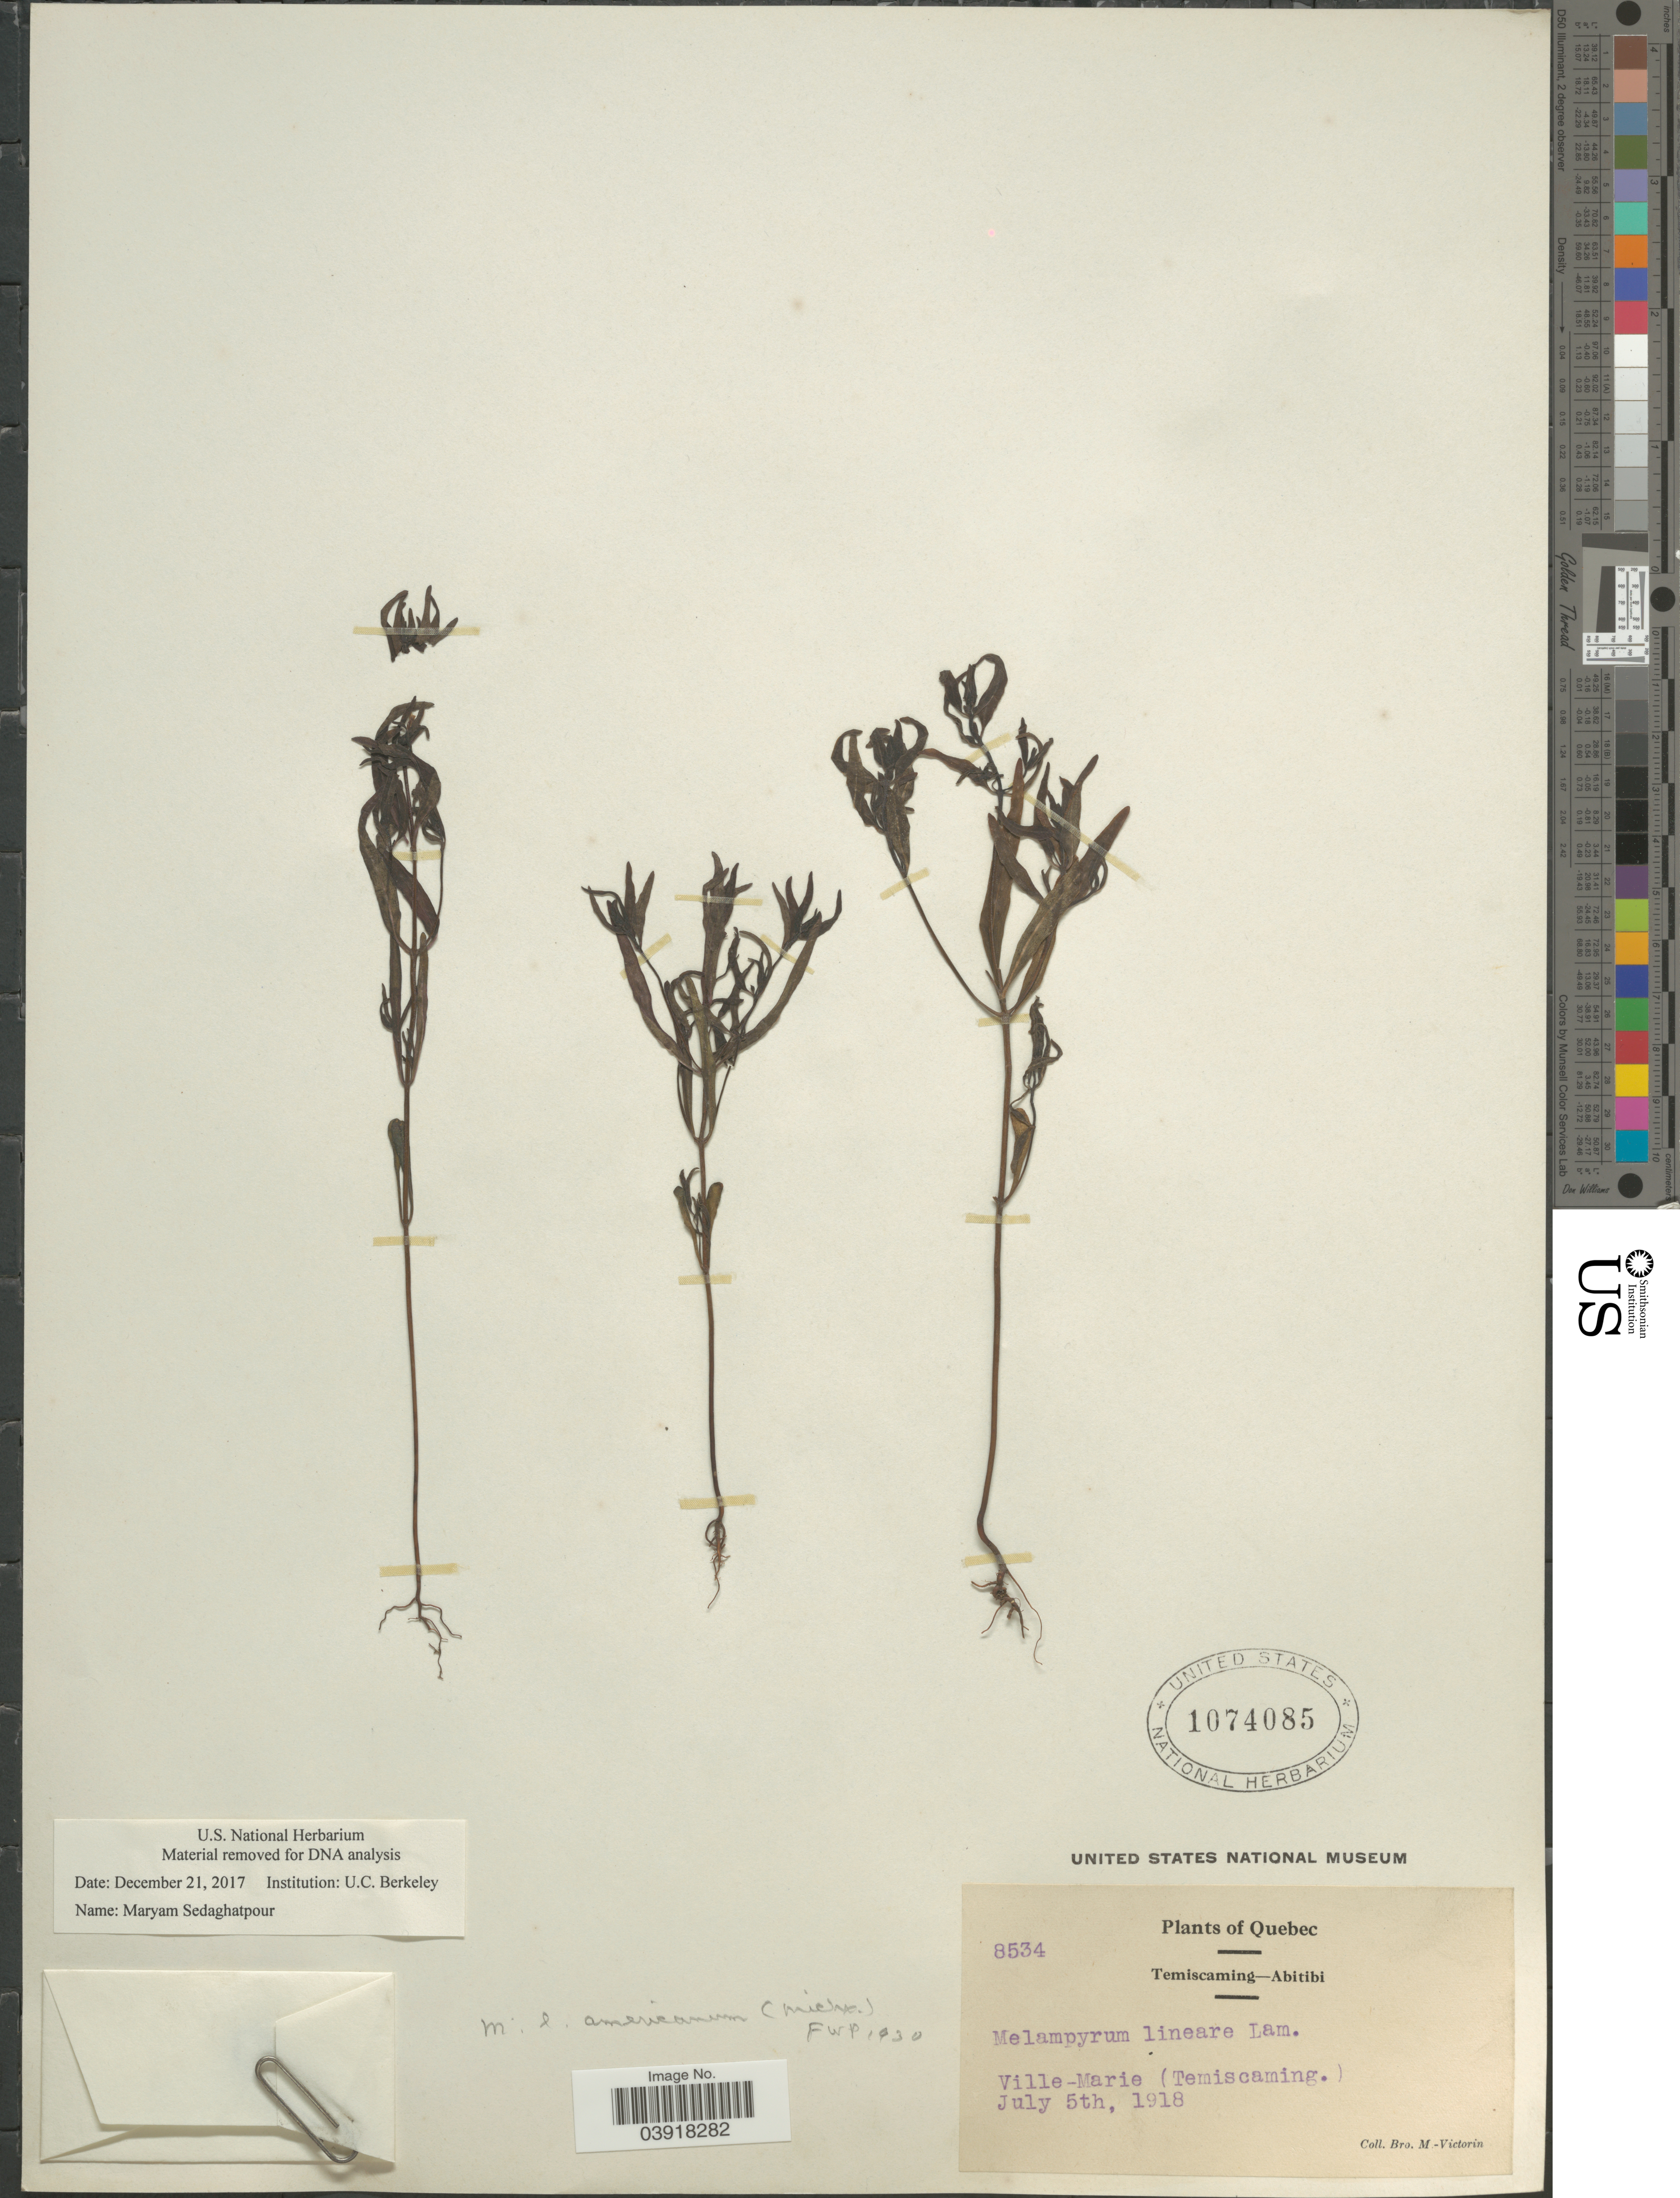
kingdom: Plantae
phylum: Tracheophyta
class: Magnoliopsida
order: Lamiales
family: Orobanchaceae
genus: Melampyrum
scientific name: Melampyrum lineare var. latifolium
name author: (Muhl.) P. Beauv.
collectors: Fr. Marie-Victorin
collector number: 8534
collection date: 1918-07-05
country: Canada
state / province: Quebec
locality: Temiscaming-Abitibi. Ville-Marie (Temiscaming).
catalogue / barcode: US 1074085